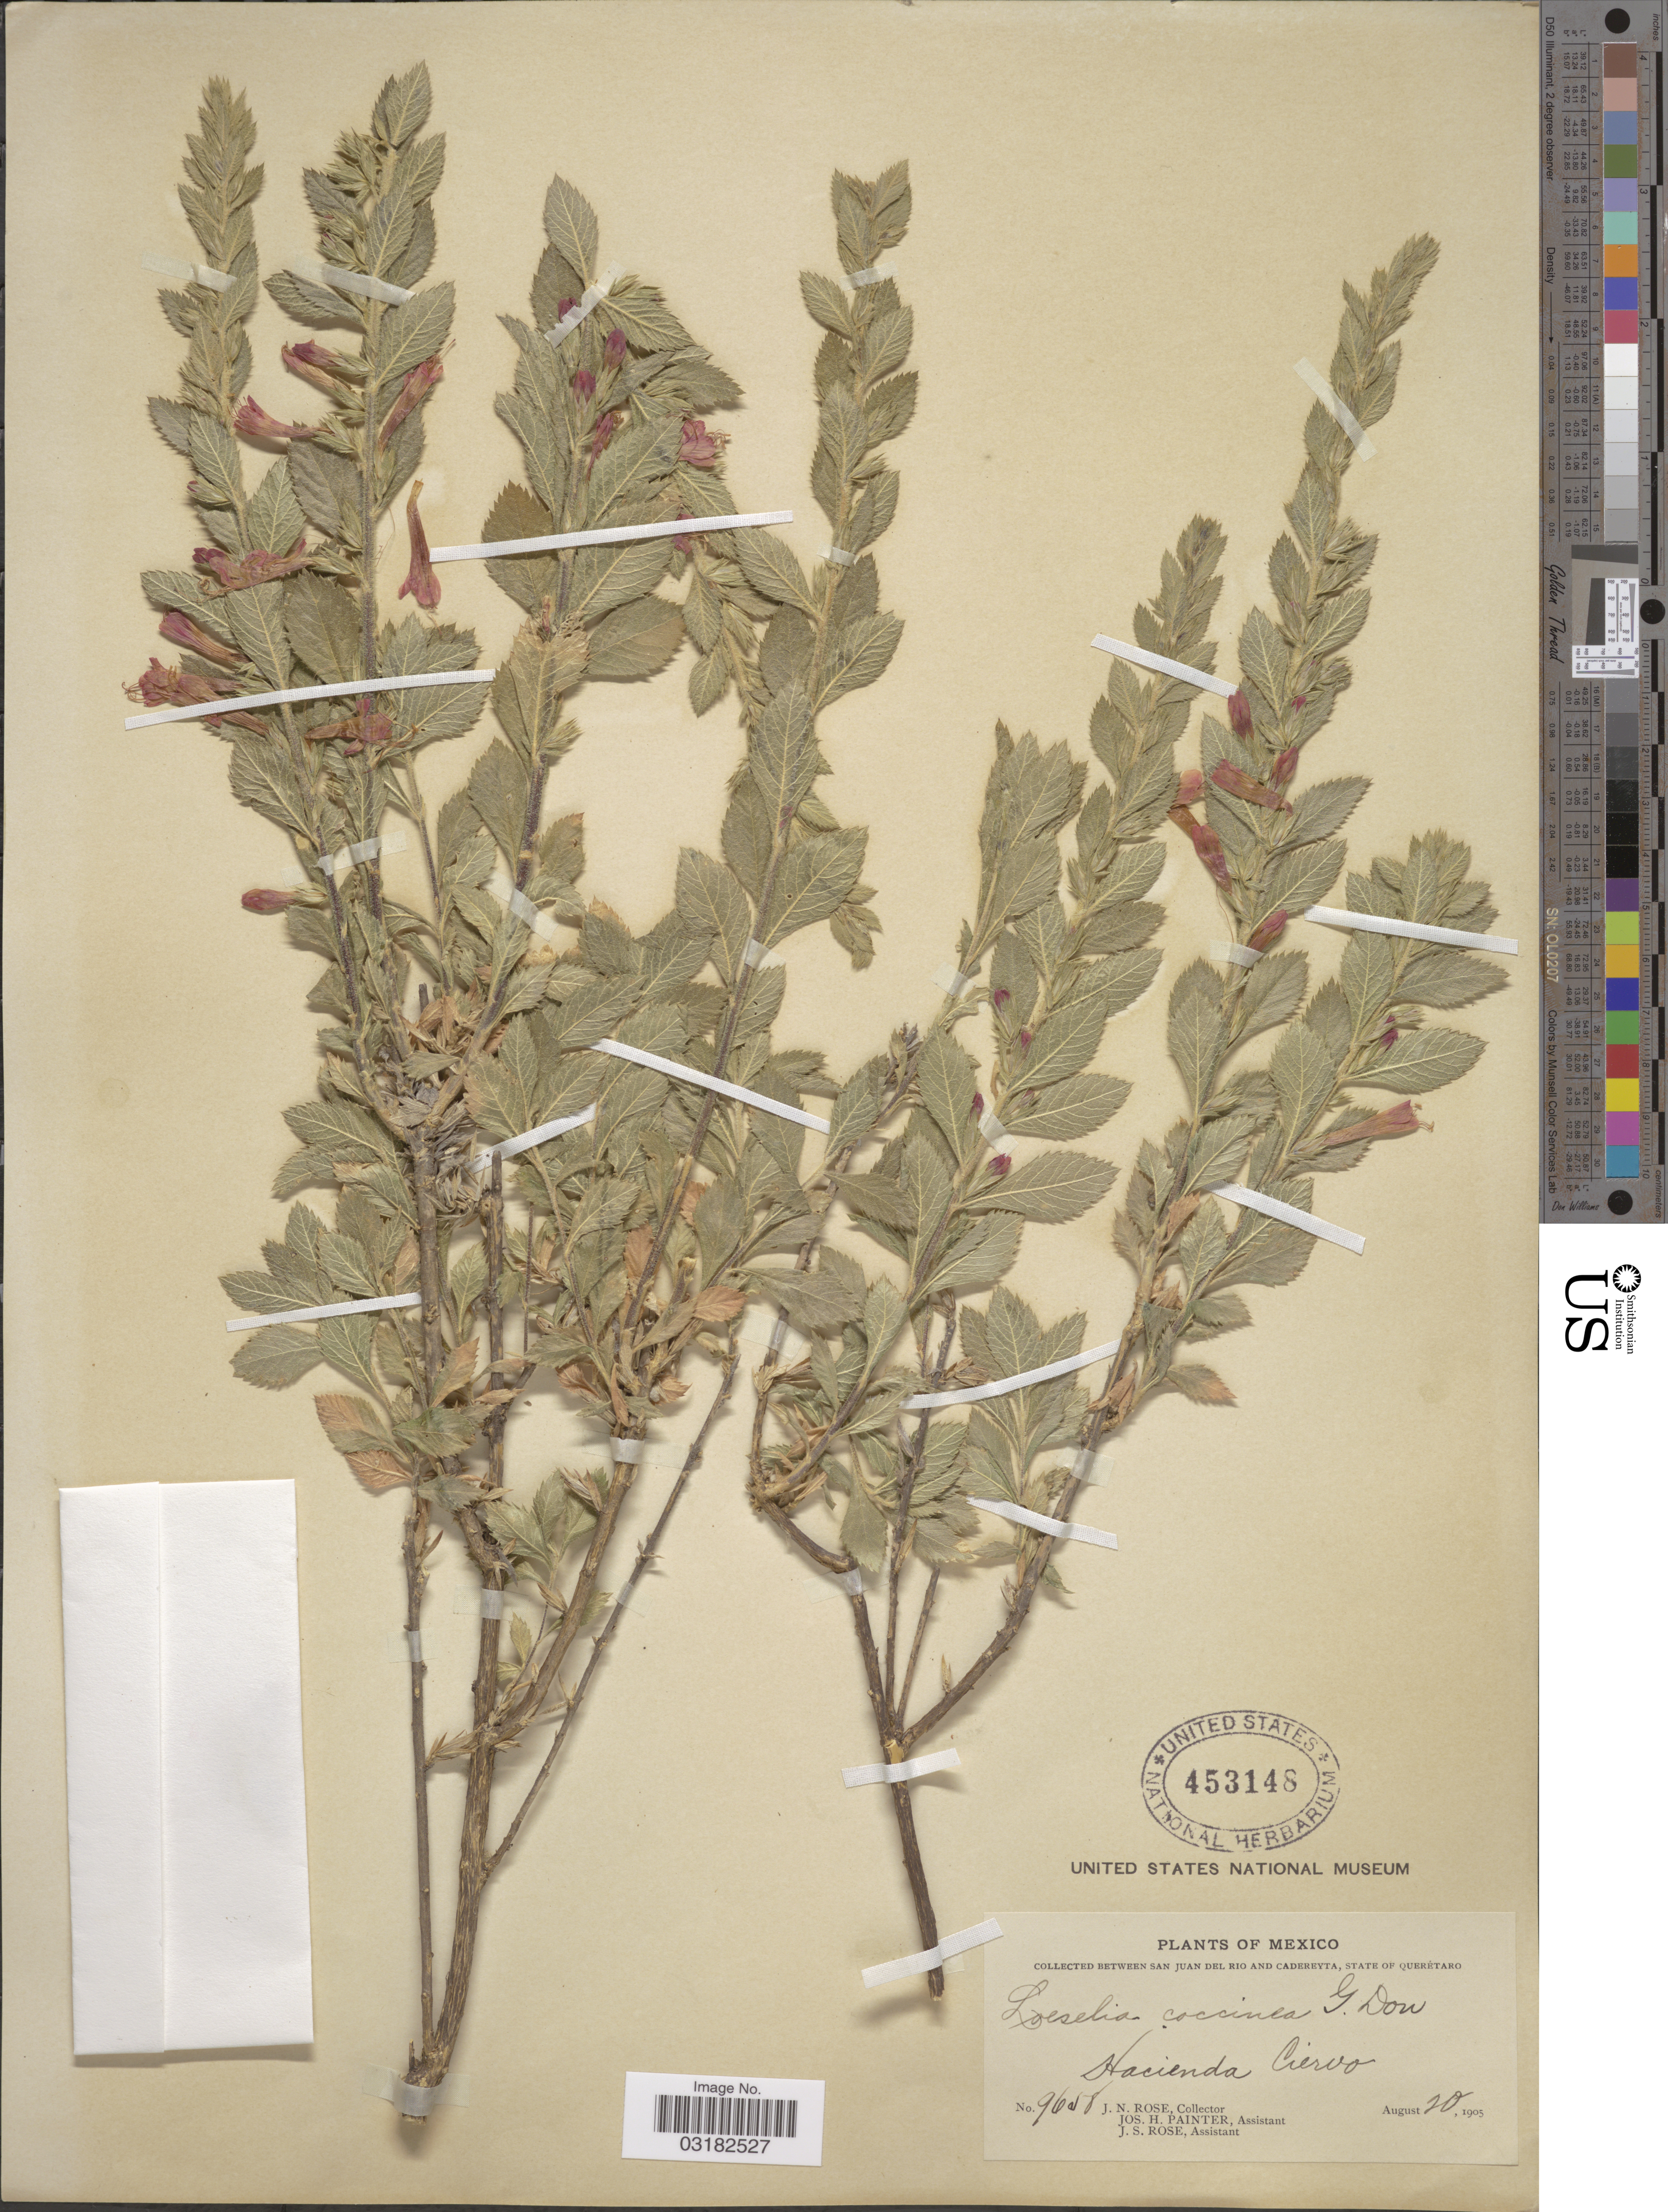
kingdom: Plantae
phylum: Tracheophyta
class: Magnoliopsida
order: Ericales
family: Polemoniaceae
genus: Loeselia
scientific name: Loeselia mexicana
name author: (Lam.) Brand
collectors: J. N. Rose, J. H. Painter & J. S. Rose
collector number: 9658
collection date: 1905-08-20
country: Mexico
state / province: Querétaro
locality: Between San Juan del Rio and Cadereyta. Hacienda Ciervo.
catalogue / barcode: US 453148